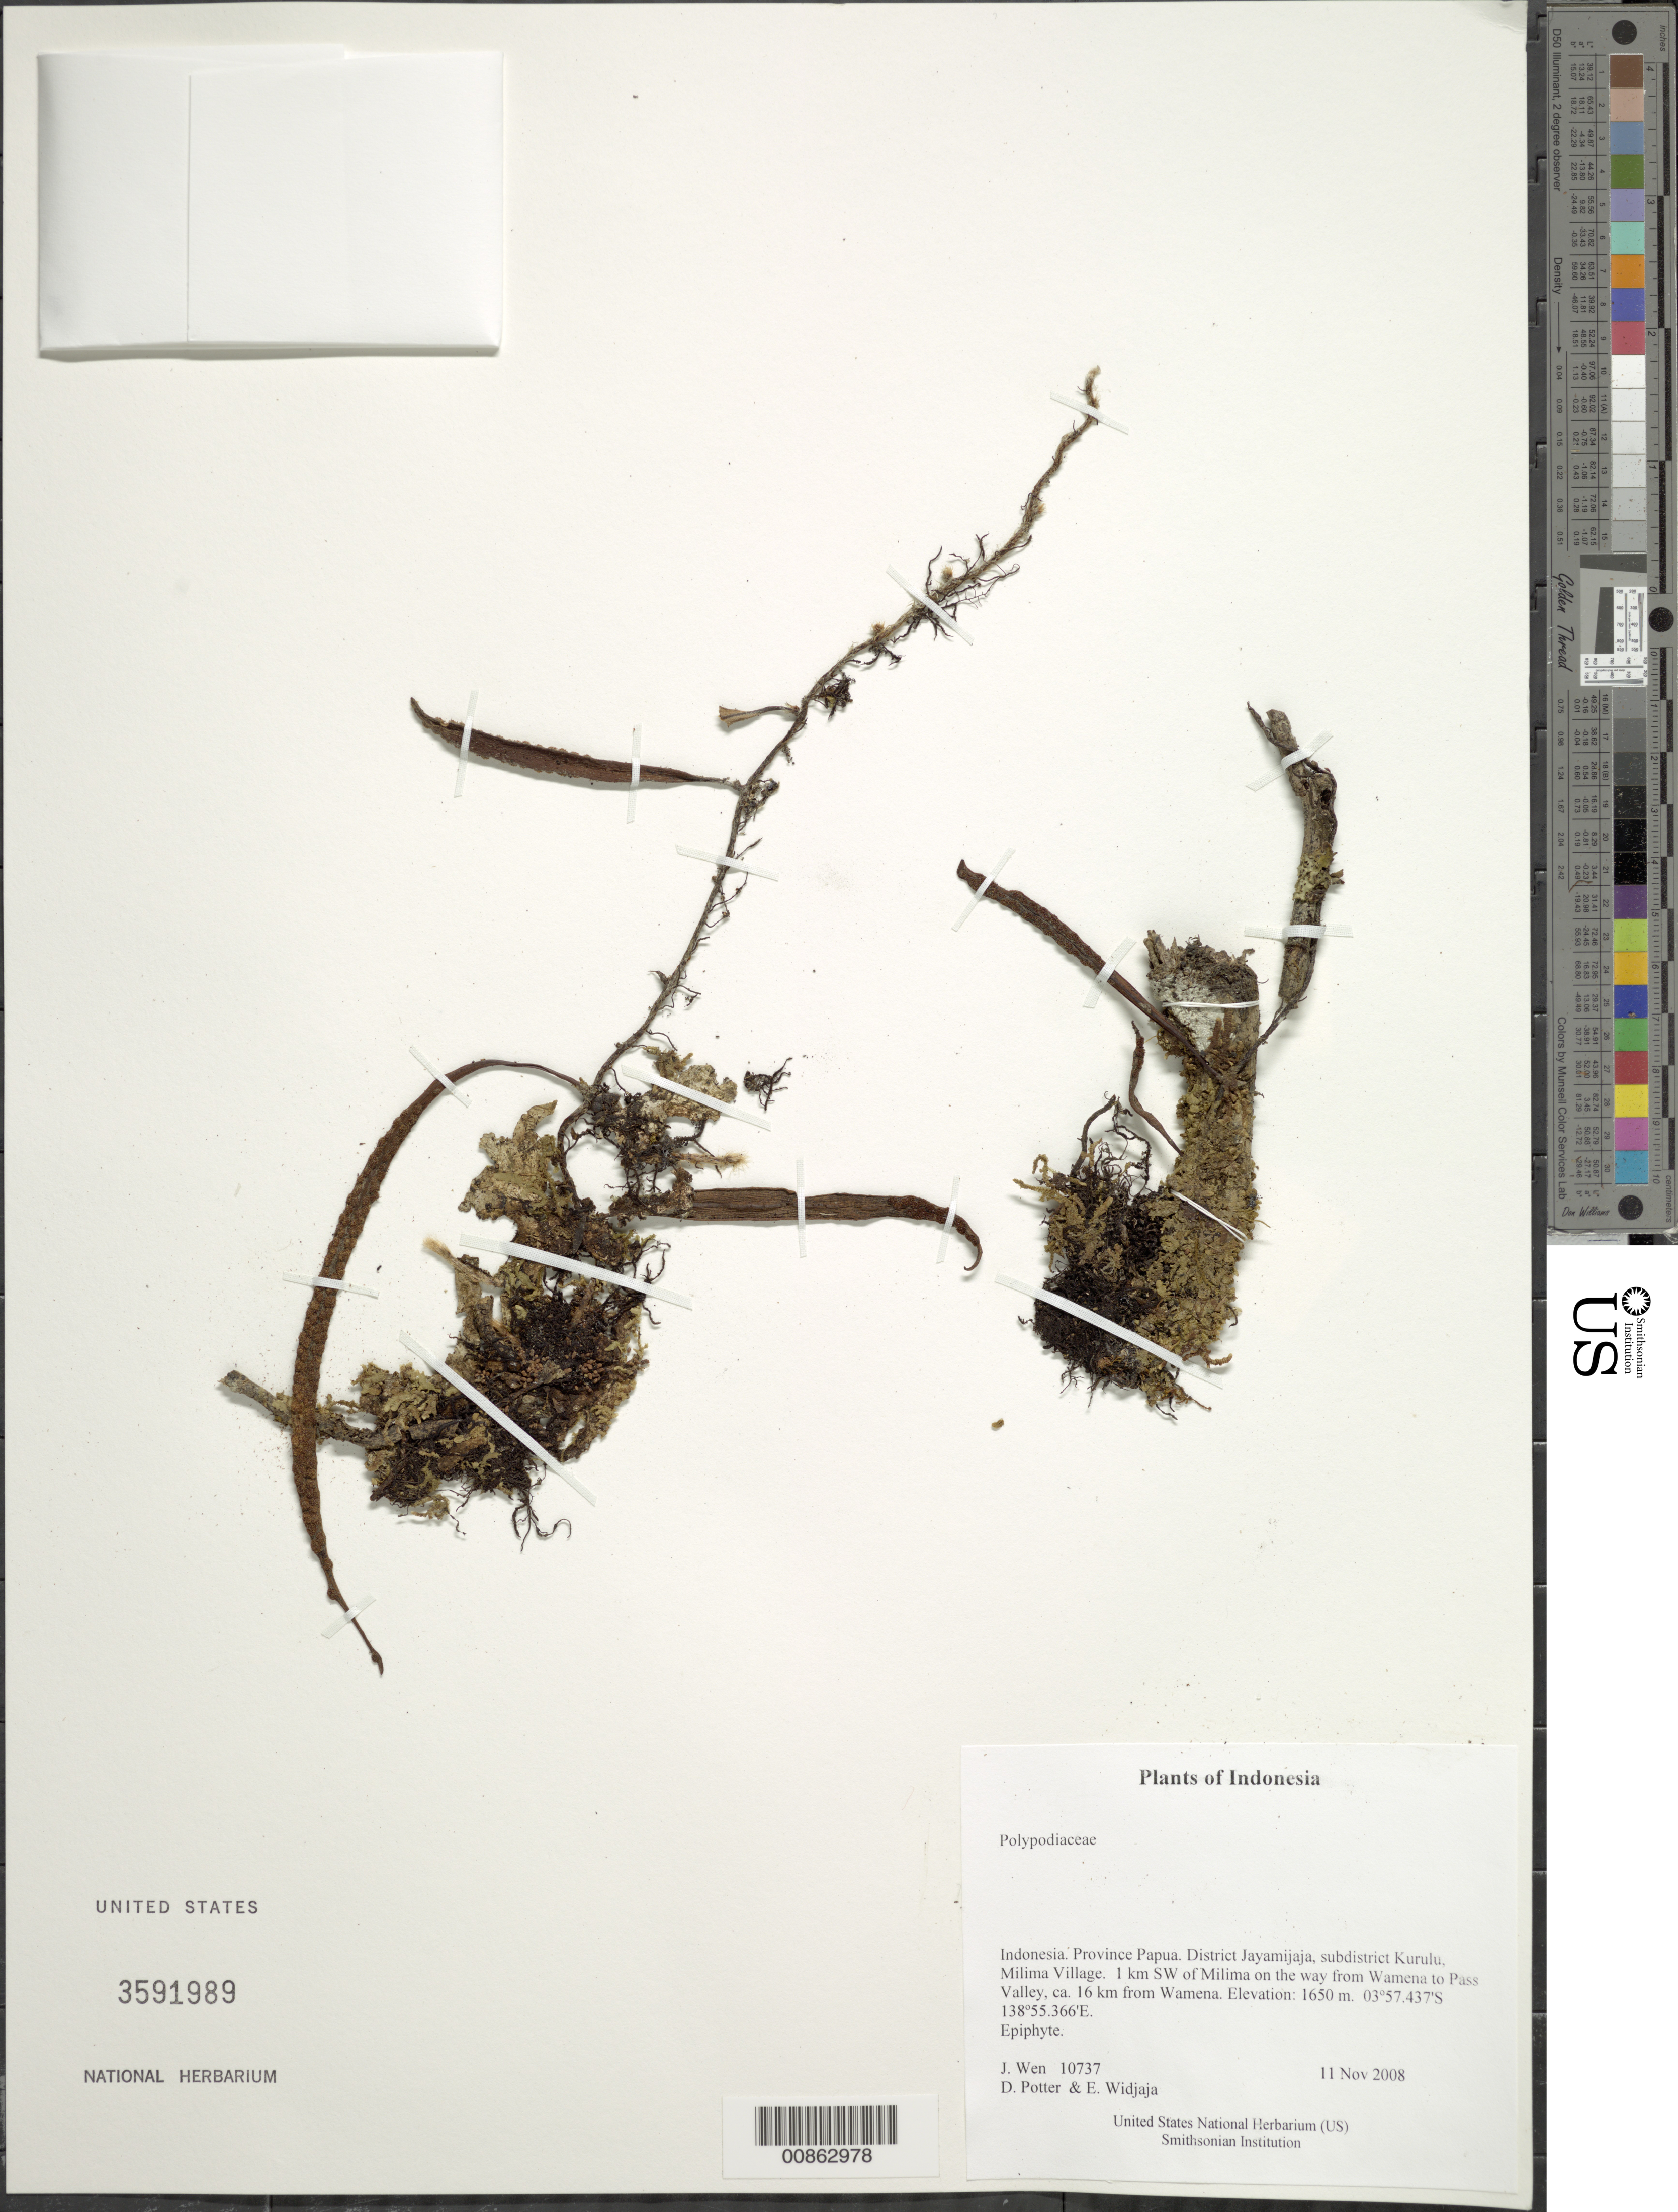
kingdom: Plantae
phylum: Tracheophyta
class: Polypodiopsida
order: Polypodiales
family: Polypodiaceae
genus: Polypodium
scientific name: Polypodium sp.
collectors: J. Wen, D. Potter & E. A. Widjaja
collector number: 10737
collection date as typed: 11 Nov 2008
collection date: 2008-11-11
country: Indonesia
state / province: Papua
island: New Guinea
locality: District Jayamijaja, subdistrict Kurulu, Milima Village. 1 km SW of Milima on the way from Wamena to Pass Valley, ca. 16 km from Wamena. Irian Barat.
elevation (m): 1650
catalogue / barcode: US 3591989